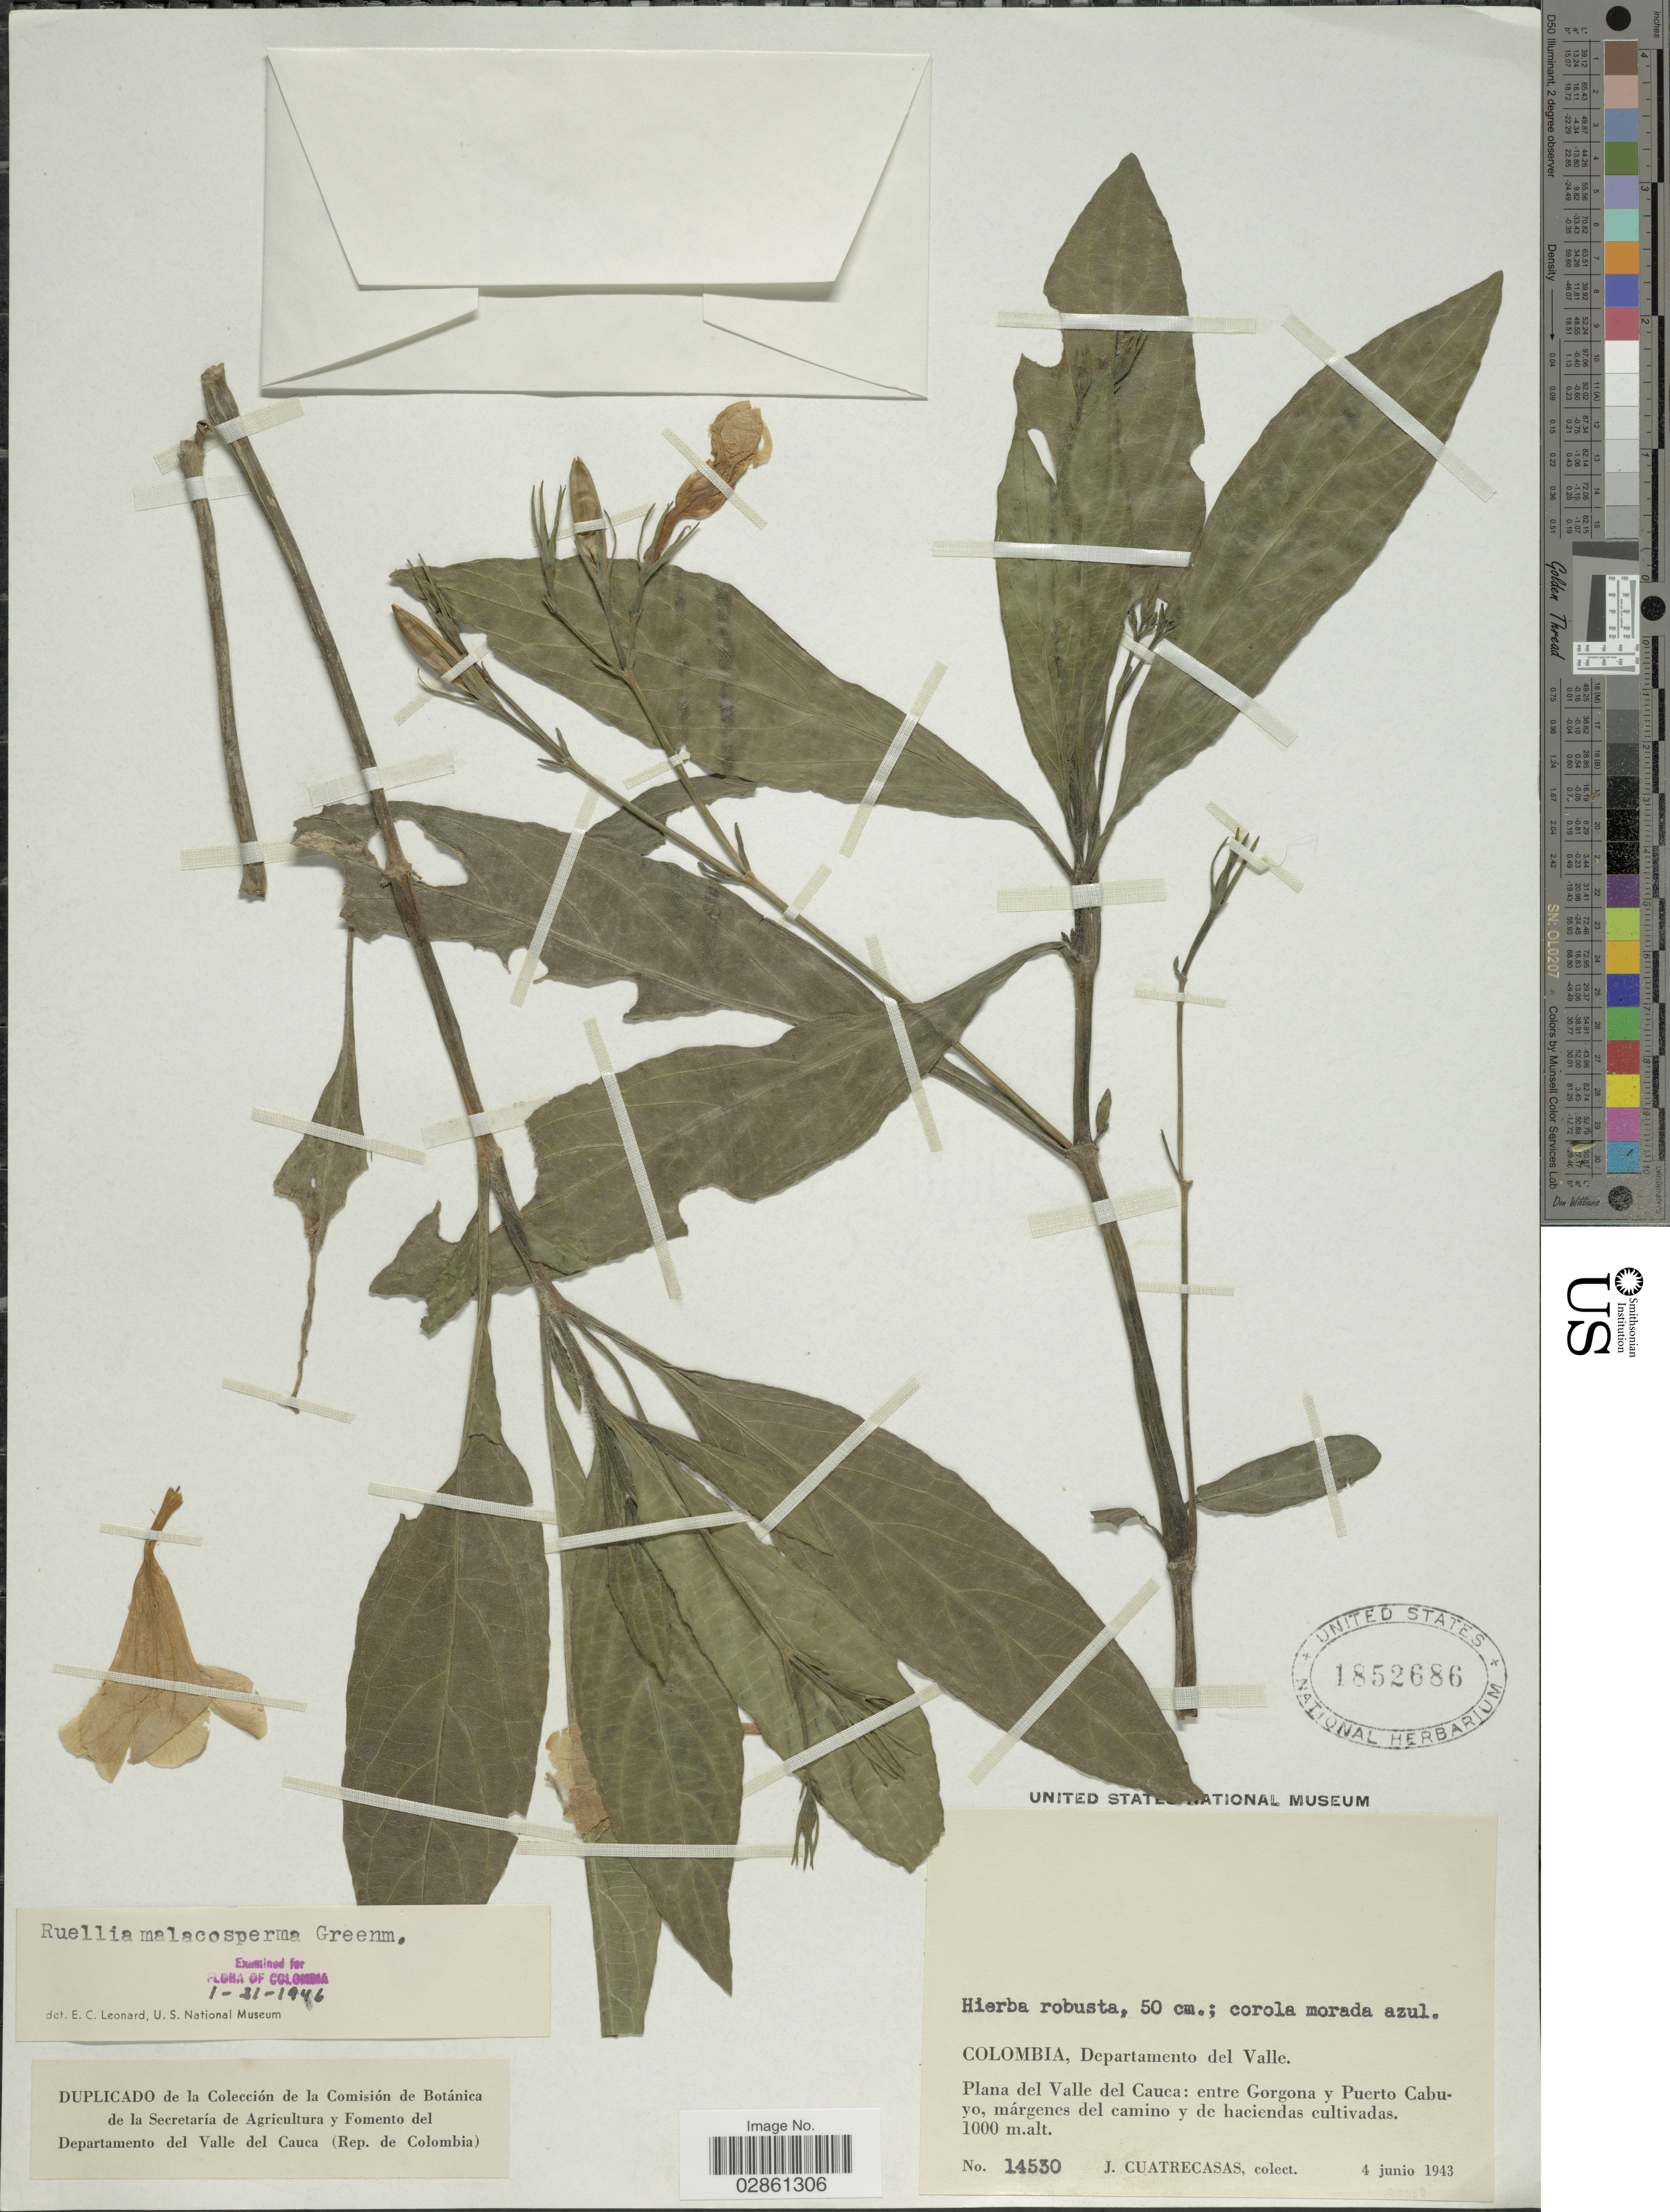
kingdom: Plantae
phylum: Tracheophyta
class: Magnoliopsida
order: Lamiales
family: Acanthaceae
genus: Ruellia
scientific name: Ruellia malacosperma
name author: Greenm.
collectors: J. Cuatrecasas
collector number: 14530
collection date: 1943-06-04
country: Colombia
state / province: Valle del Cauca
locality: Departamento del Valle, Plana del Valle del Cauca: entre Gorgona y Puerto Cabuyo, márgenes del camino y de haciendas cultivadas.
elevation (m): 1000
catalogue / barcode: US 1852686